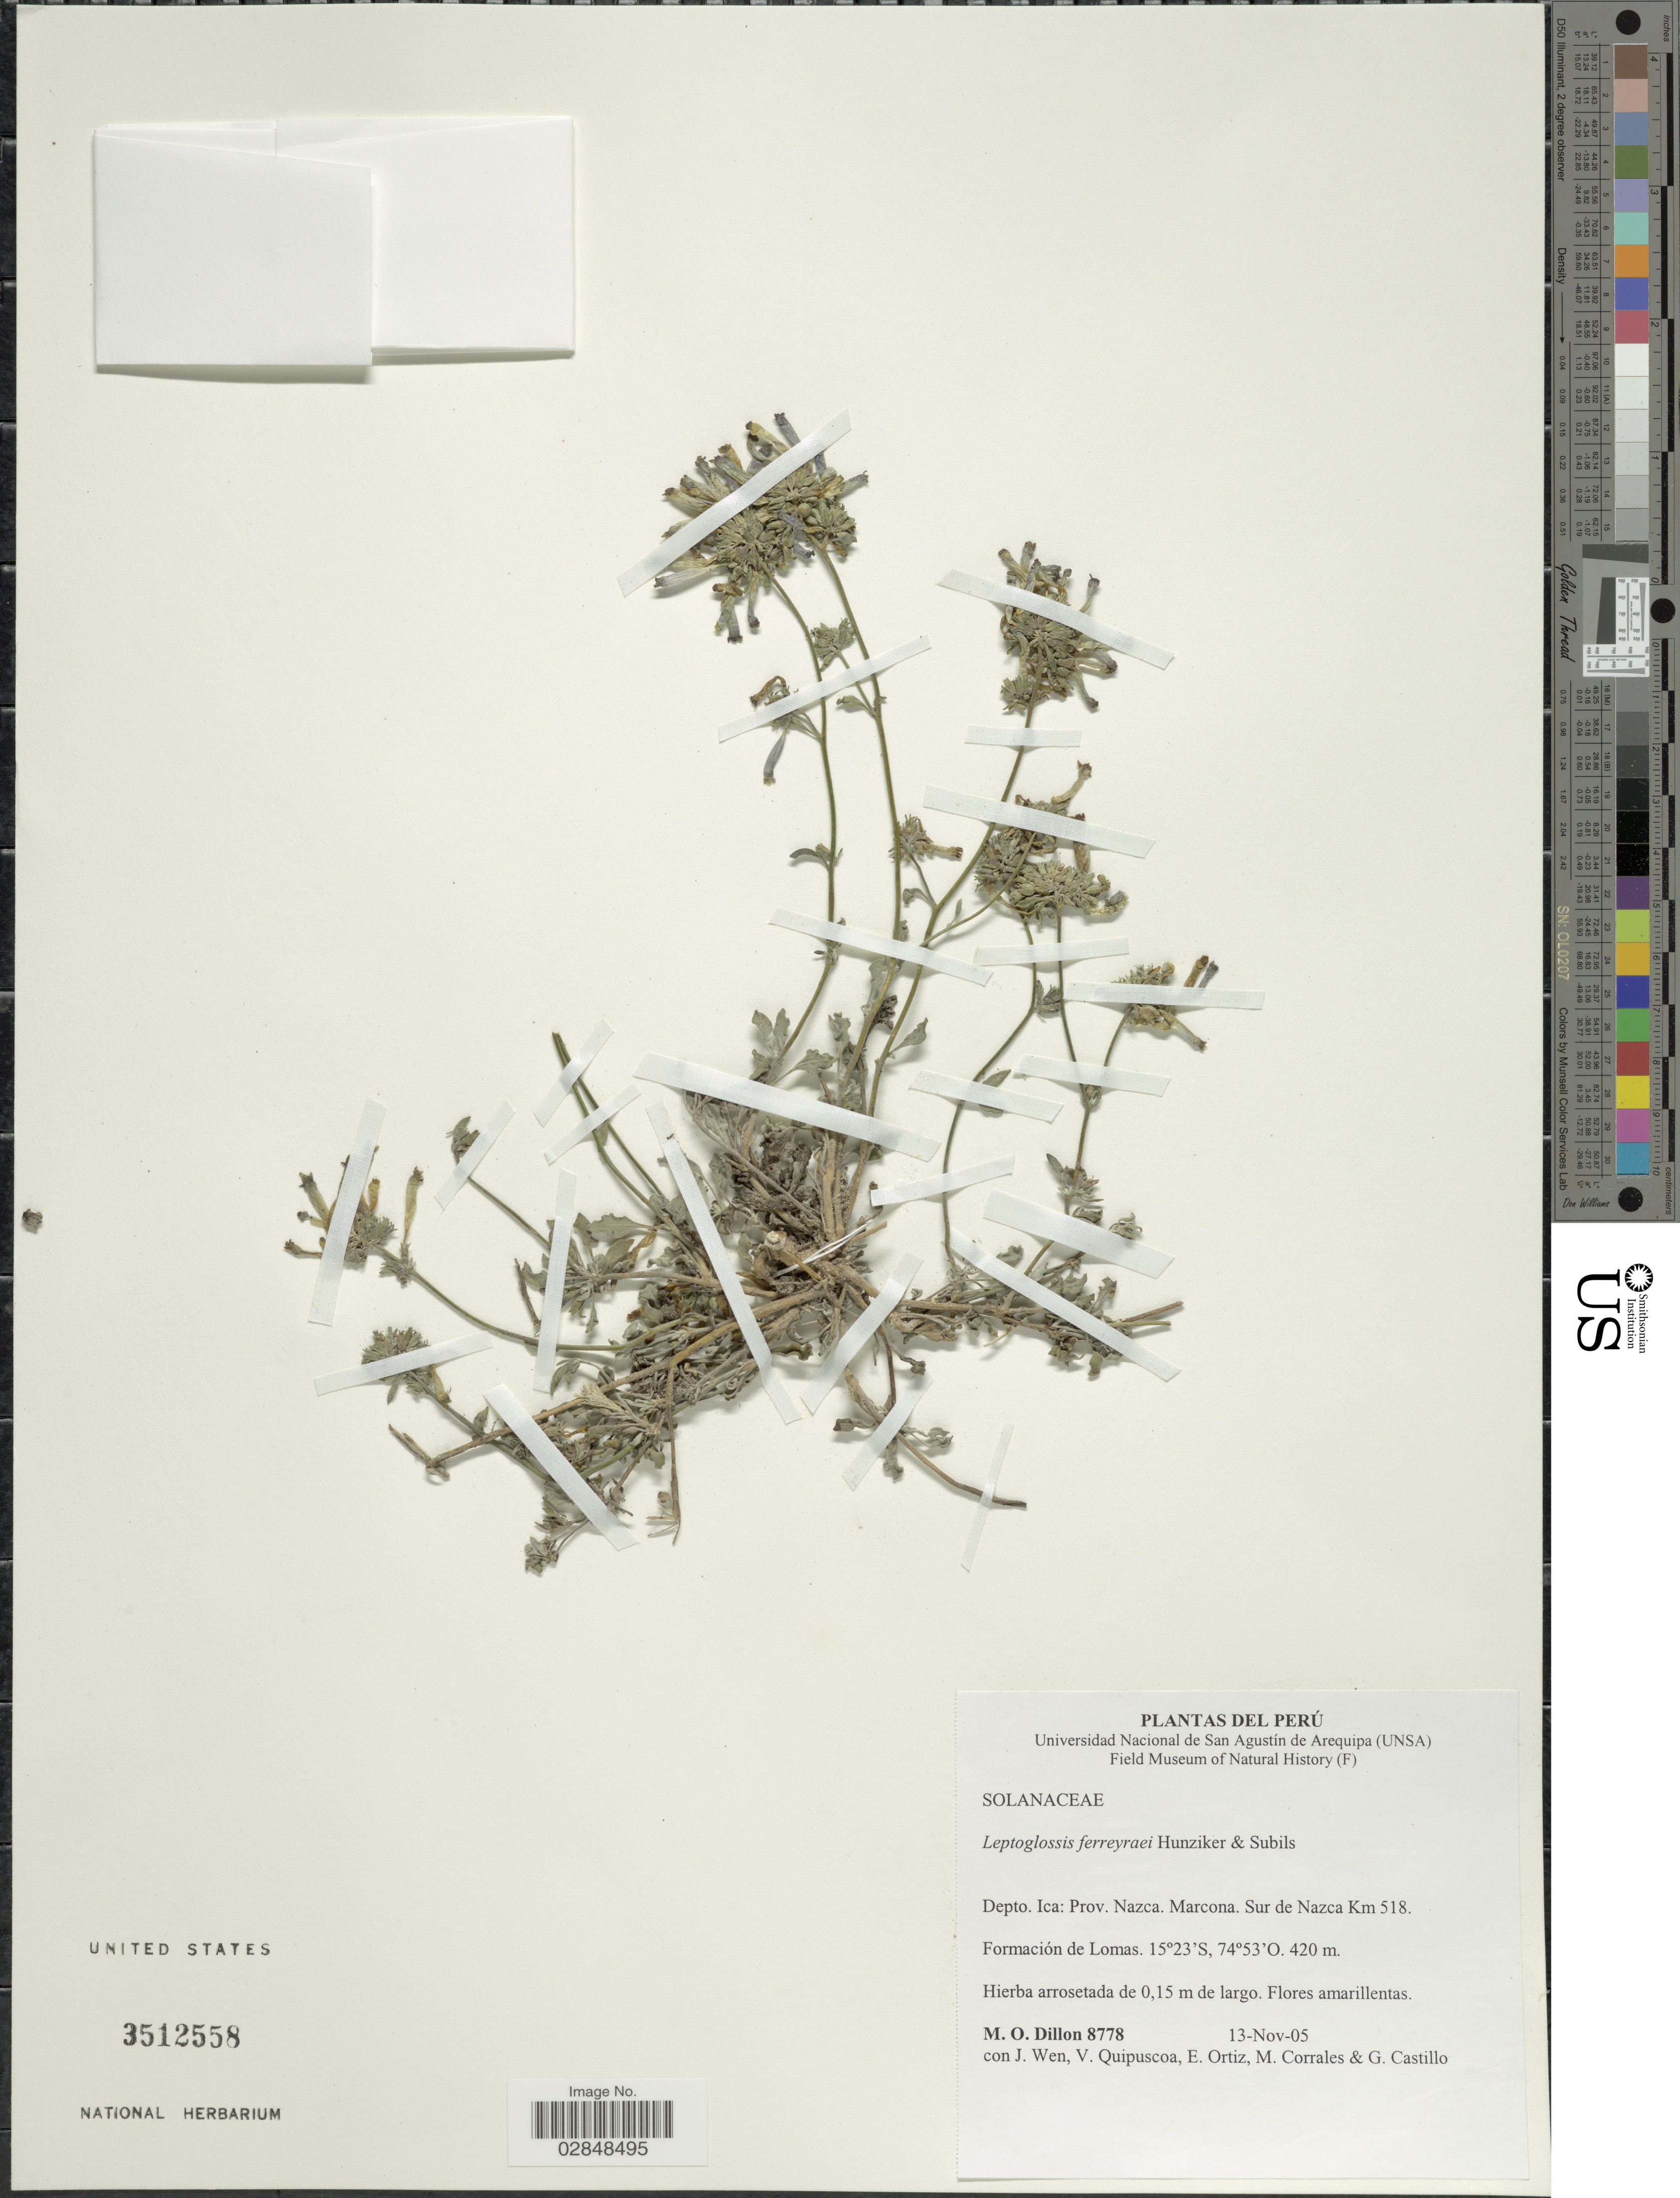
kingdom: Plantae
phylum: Tracheophyta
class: Magnoliopsida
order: Solanales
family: Solanaceae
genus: Leptoglossis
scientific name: Leptoglossis ferreyraei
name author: Hunz. & Subils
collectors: M. O. Dillon, J. Wen, V. Quipuscoa, E. Ortiz & et al.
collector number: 8778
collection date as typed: Transcribed d/m/y: 13/11/5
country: Peru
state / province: Ica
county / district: Nazca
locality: Depto. Ica: Prov. Nazca. Marcona. Sur de Nazca Km 518. Formación de Lomas.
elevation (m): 420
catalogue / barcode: US 3512558